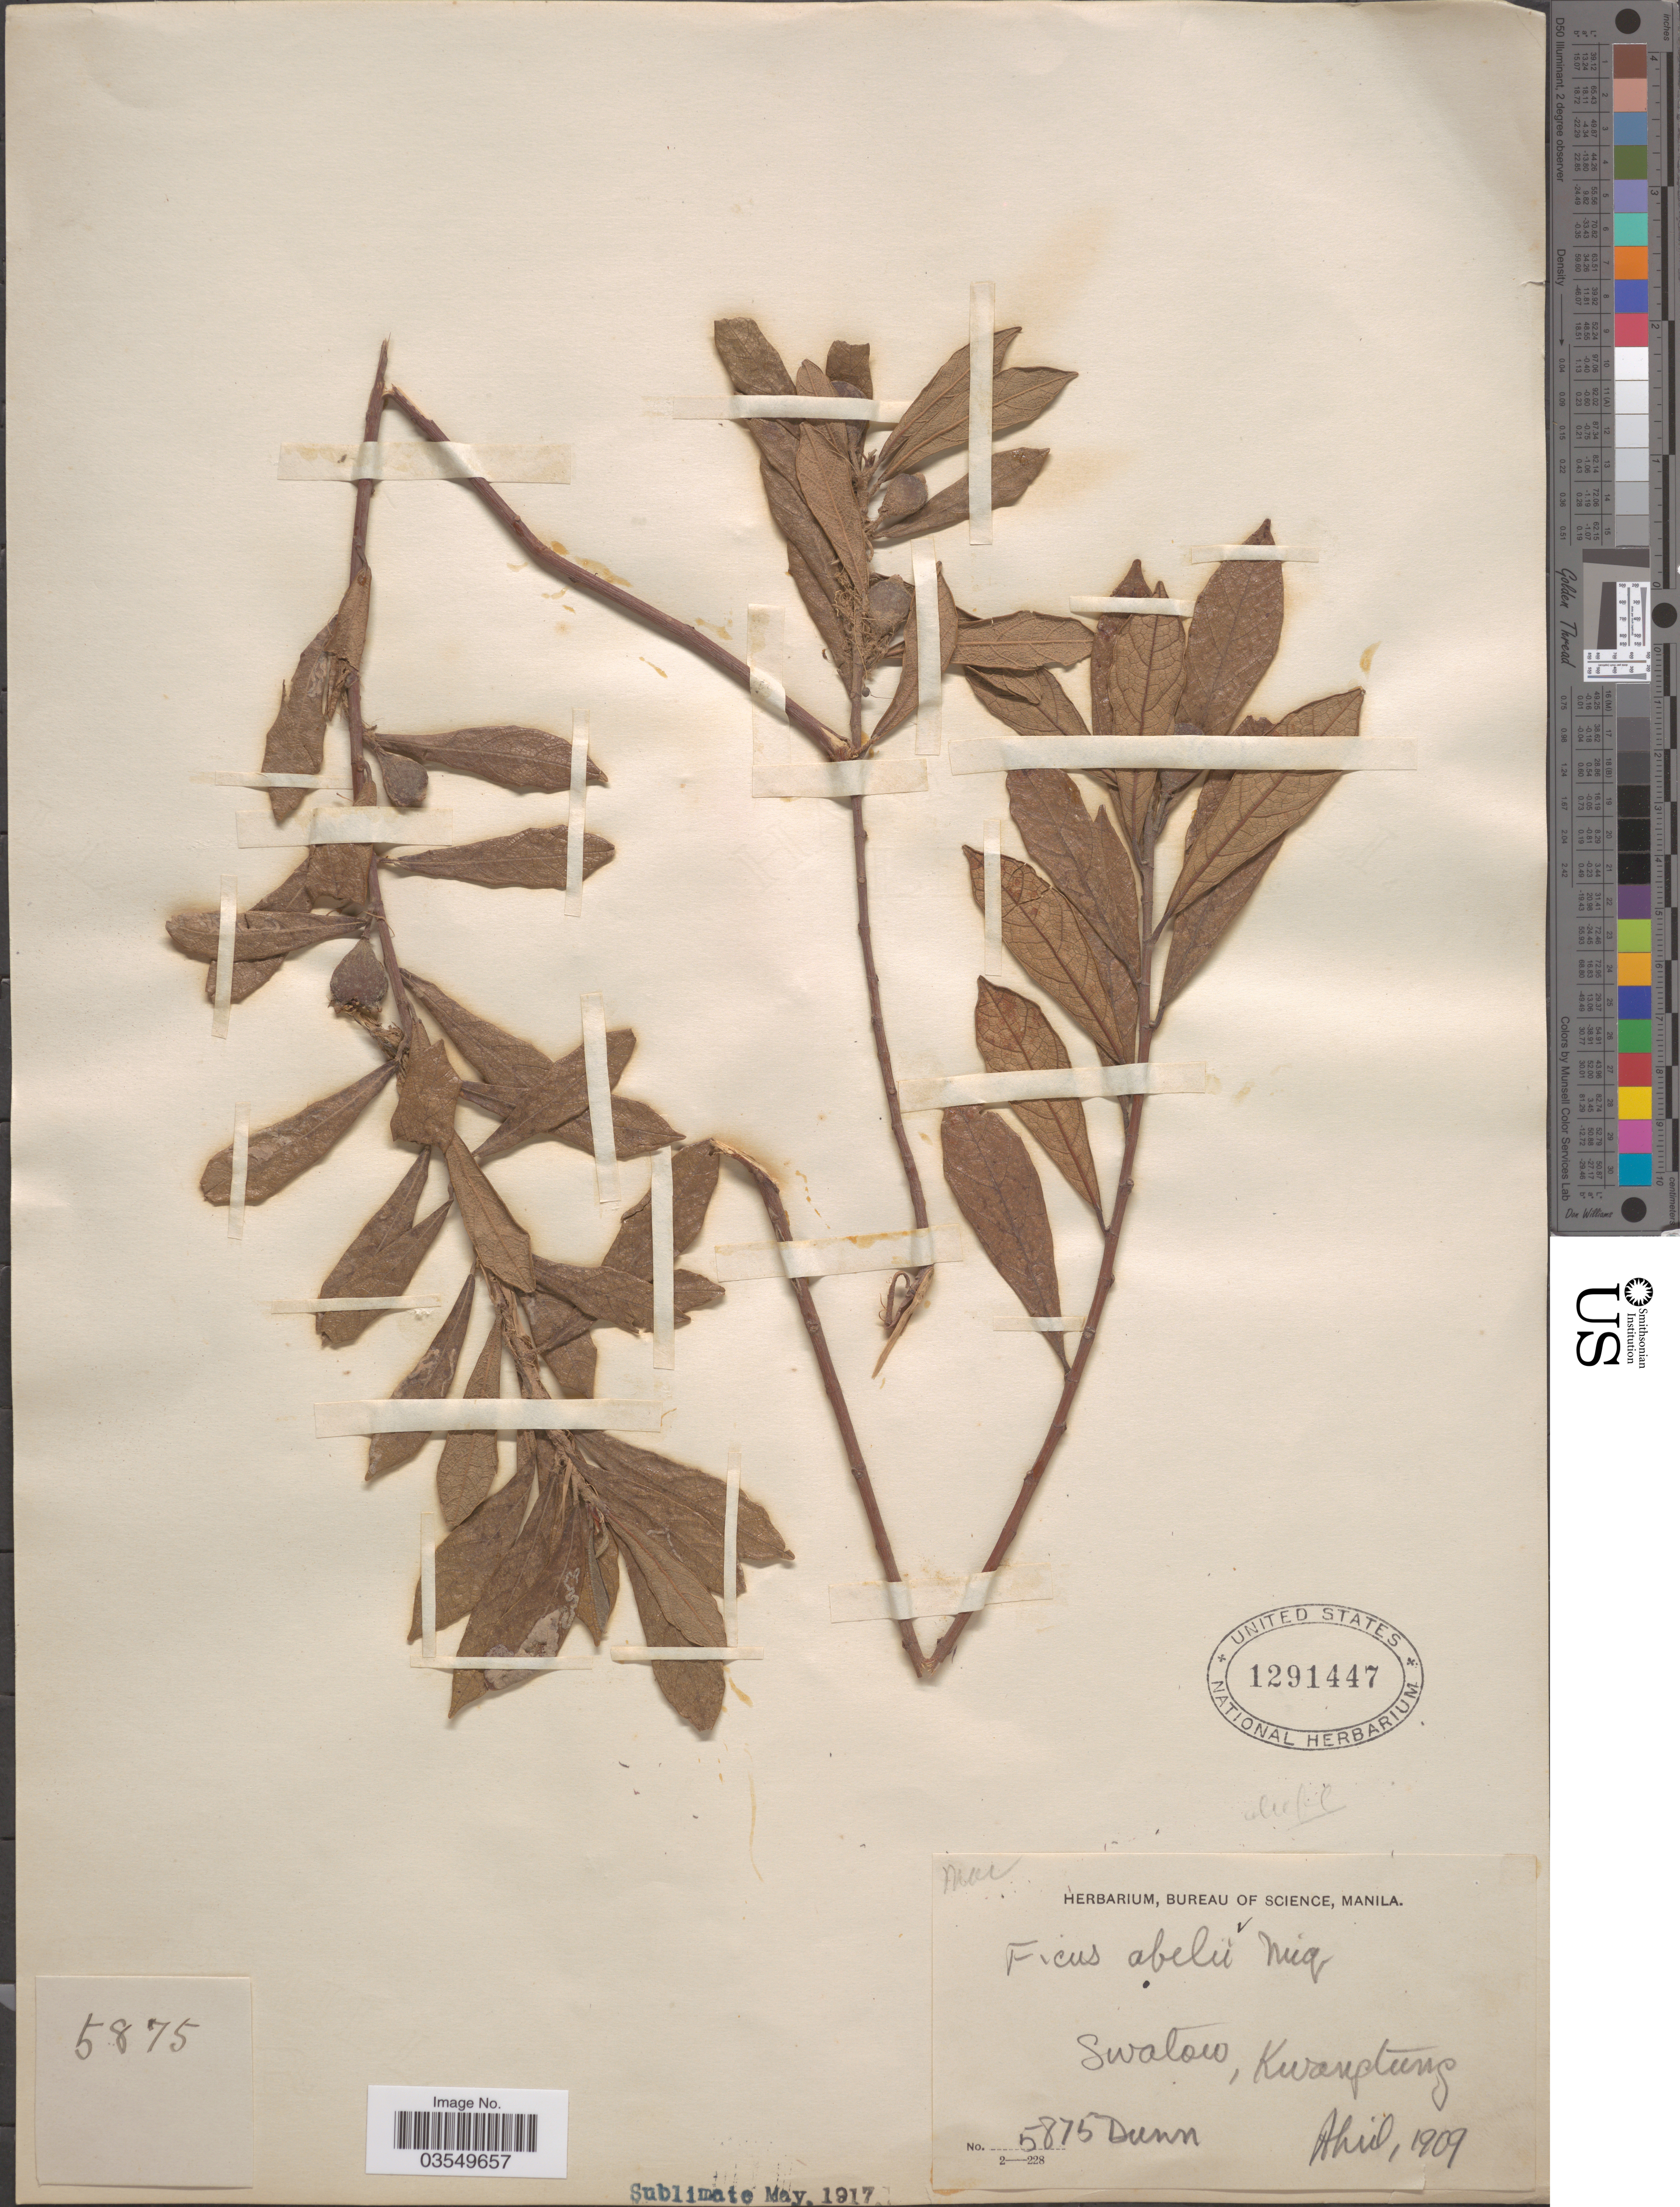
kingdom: Plantae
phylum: Tracheophyta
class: Magnoliopsida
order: Rosales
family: Moraceae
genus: Ficus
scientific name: Ficus abelii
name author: Miq.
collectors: Dunn, --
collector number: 5875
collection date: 1909-04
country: China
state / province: Guangdong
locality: Swalow, Kwangtung.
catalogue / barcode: US 1291447